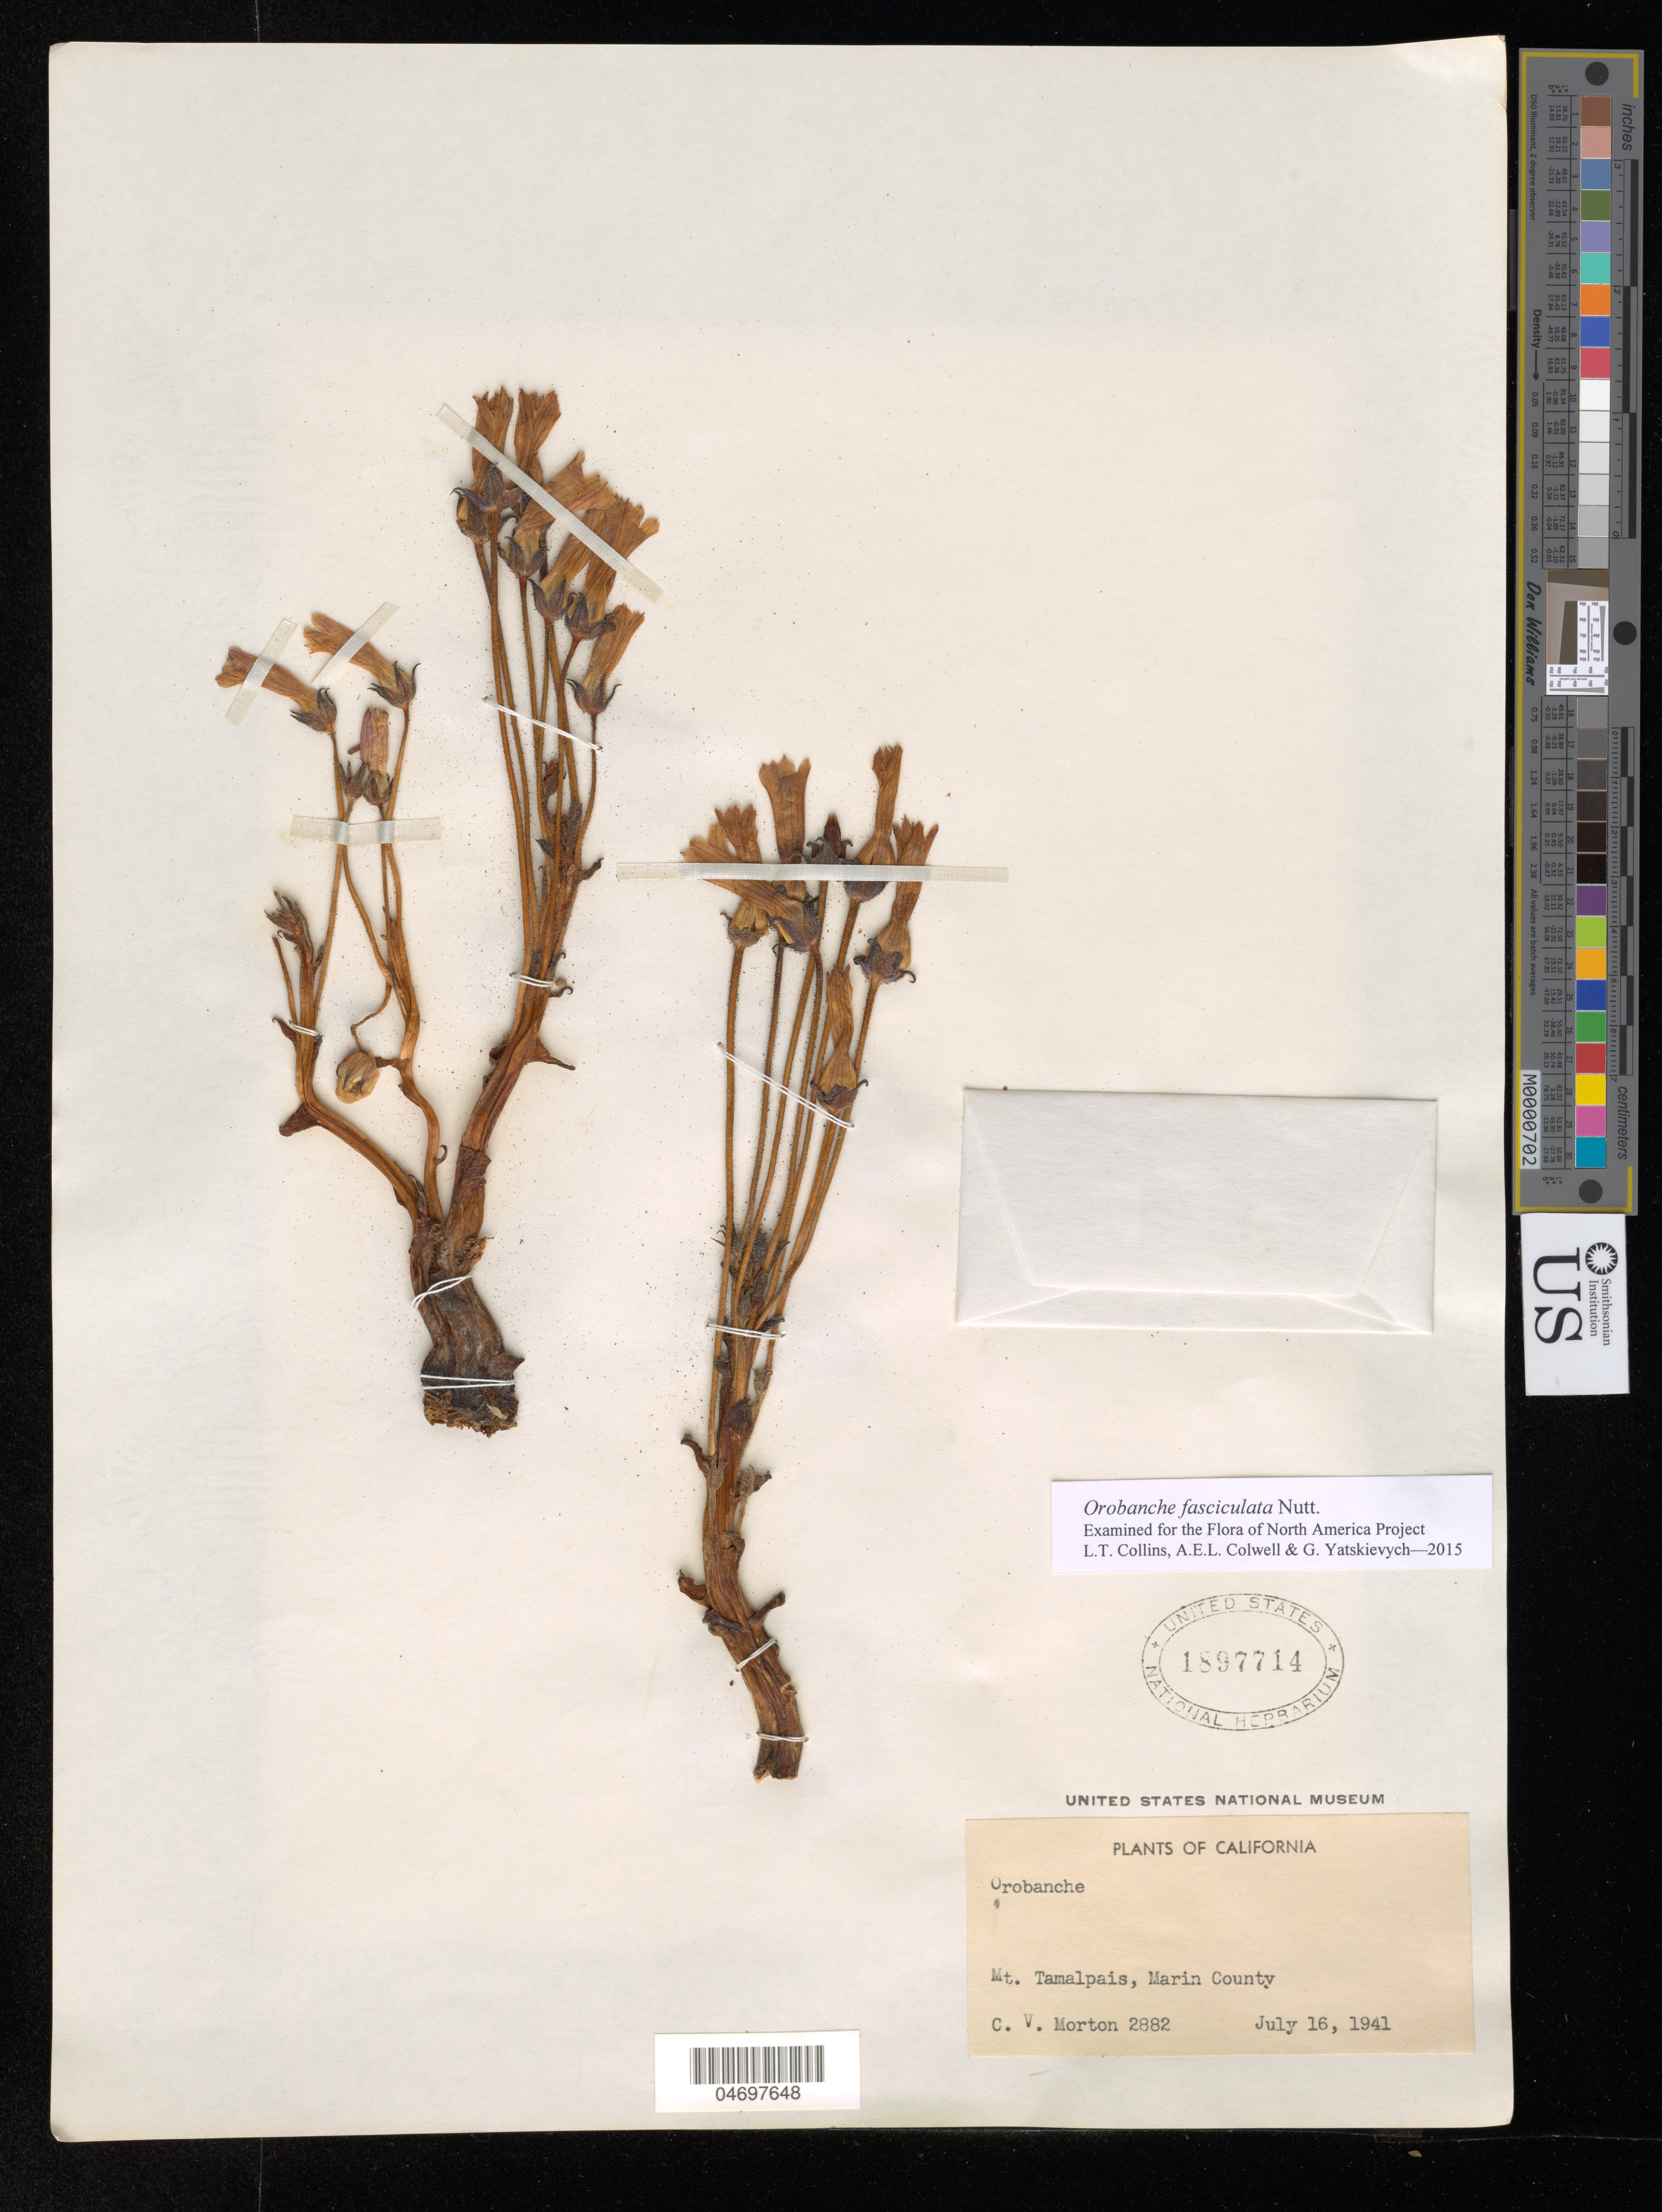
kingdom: Plantae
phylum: Tracheophyta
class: Magnoliopsida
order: Lamiales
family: Orobanchaceae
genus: Orobanche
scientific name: Orobanche fasciculata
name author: Nutt.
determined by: Collins, L. T.; Colwell, A. E.; Yatskievych, G. A.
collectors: C. V. Morton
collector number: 2882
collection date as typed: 16 Jul 1941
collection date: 1941-07-16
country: United States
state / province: California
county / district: Marin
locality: Mt. Tamalpais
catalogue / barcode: US 1897714